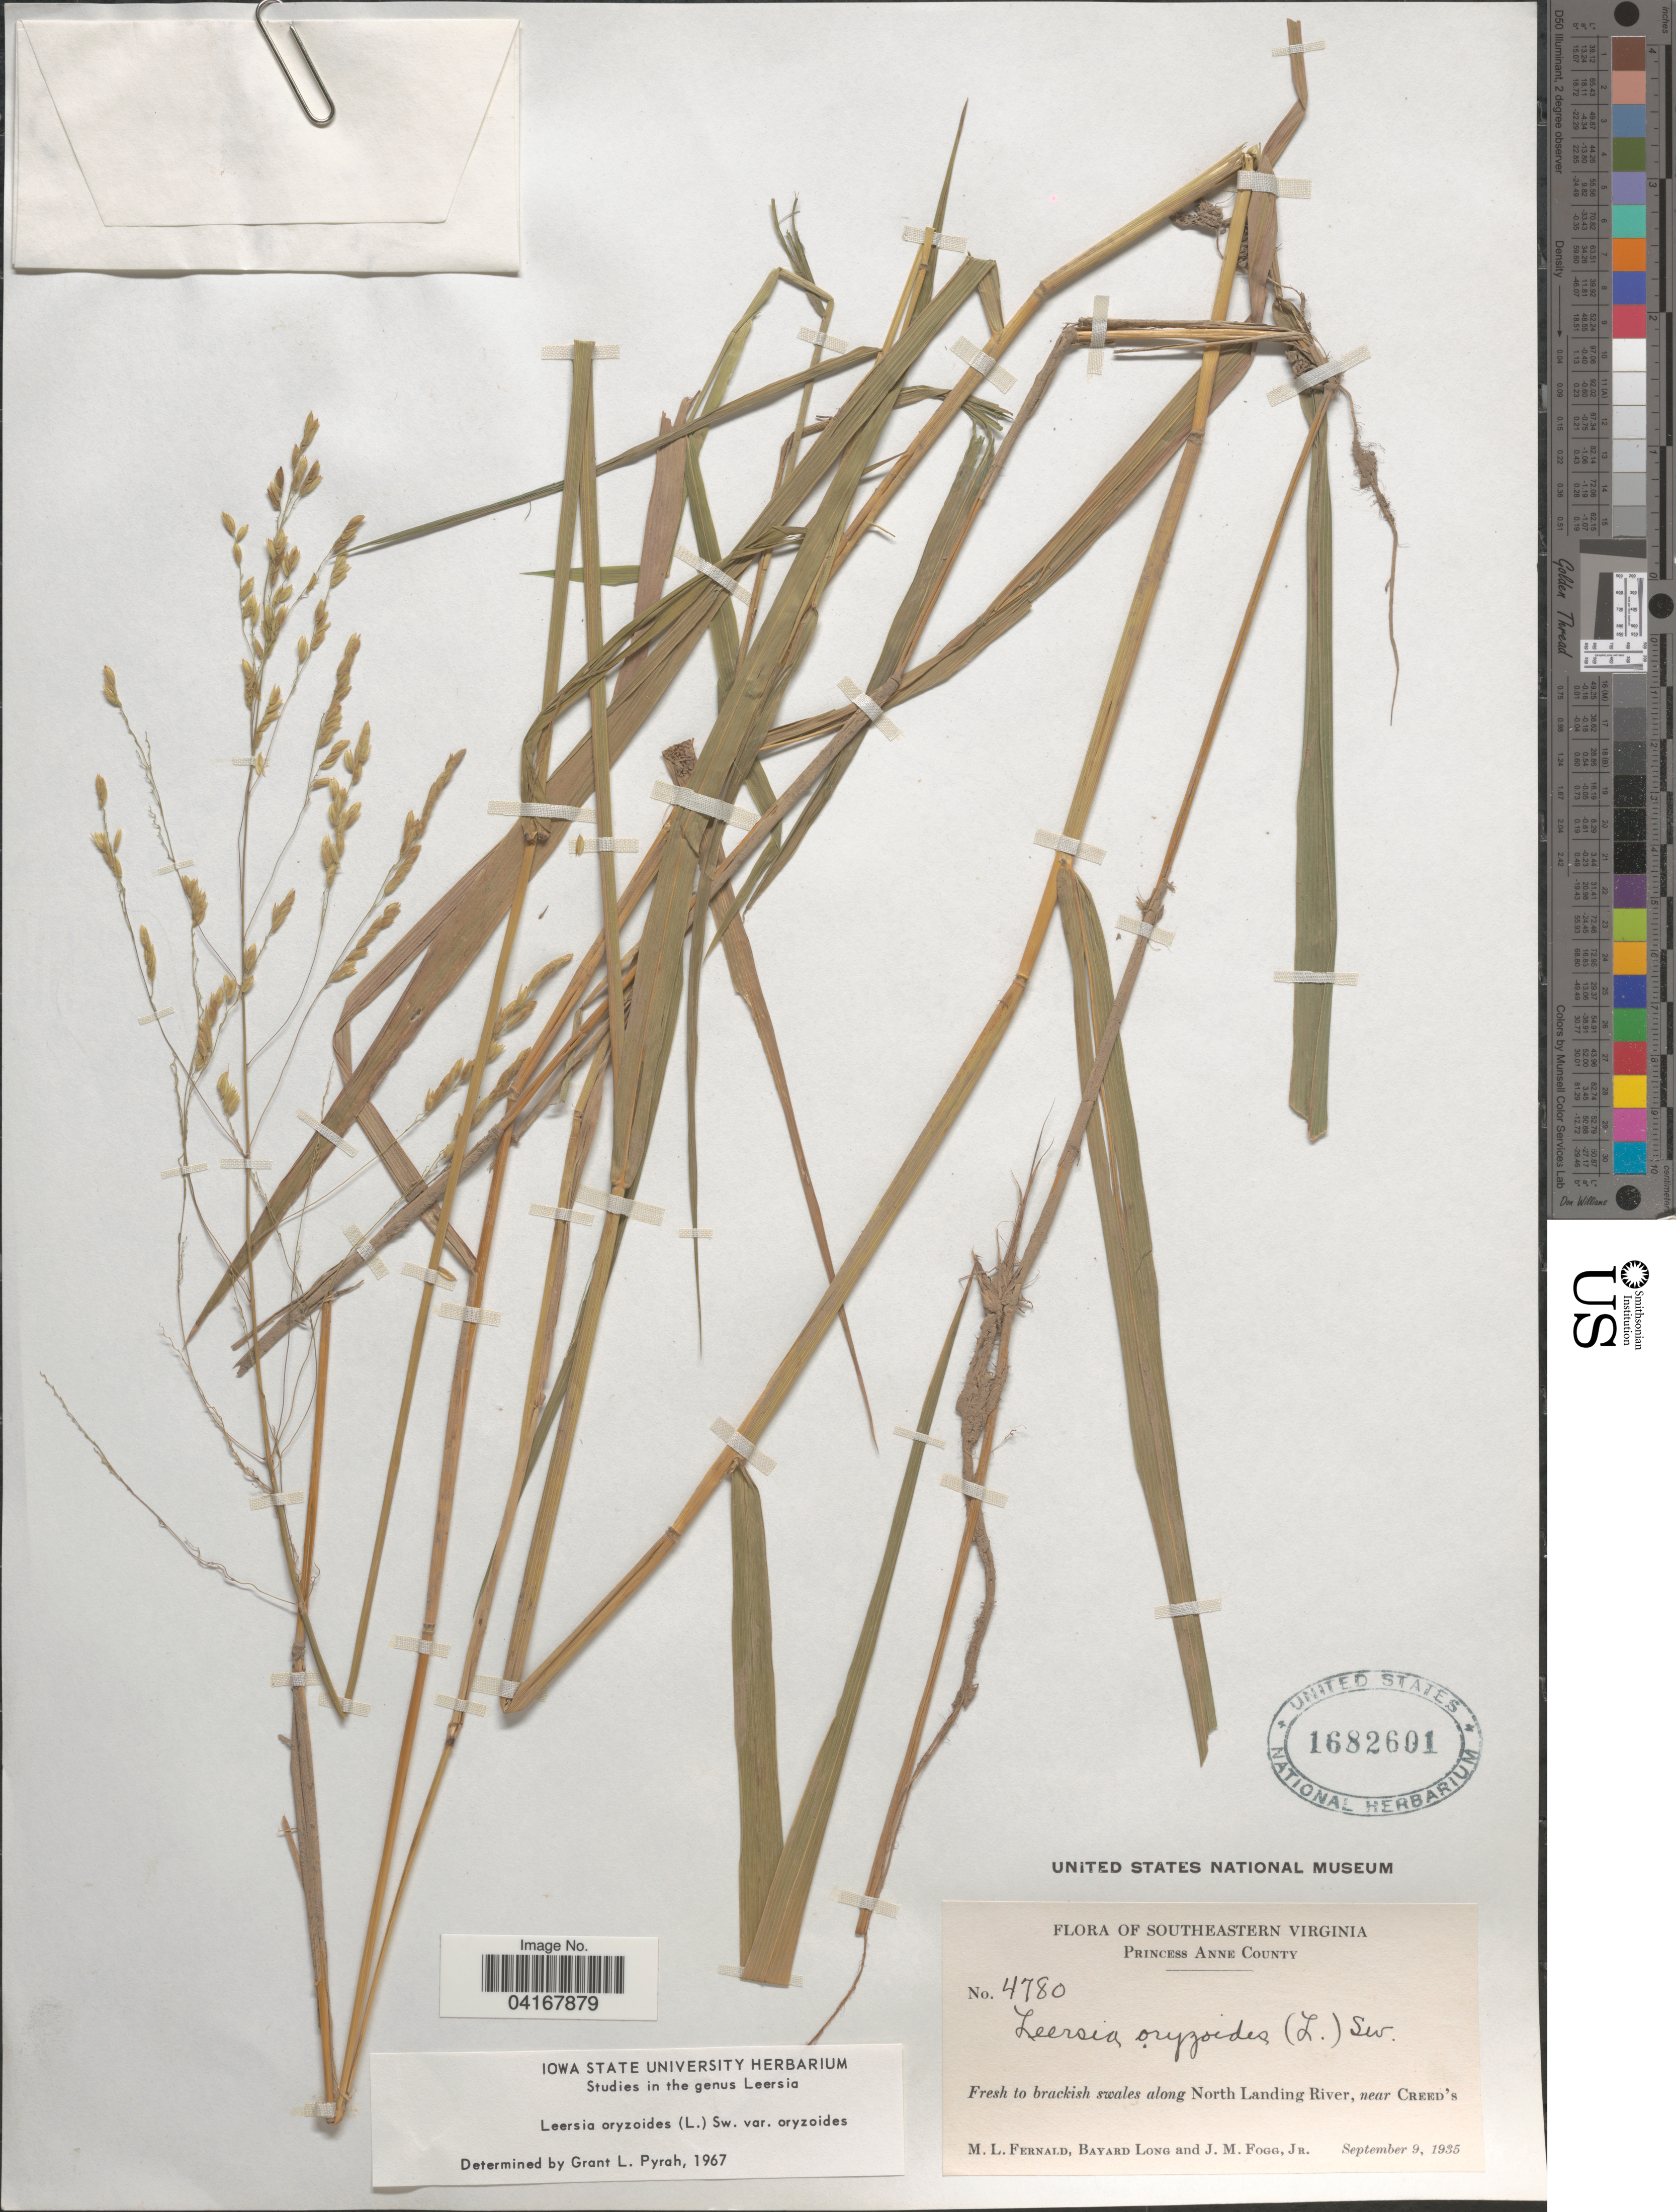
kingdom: Plantae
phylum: Tracheophyta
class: Liliopsida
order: Poales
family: Poaceae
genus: Leersia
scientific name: Leersia oryzoides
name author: (L.) Sw.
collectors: M. L. Fernald, B. Long & J. Fogg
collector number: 4780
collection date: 1935-09-09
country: United States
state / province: Virginia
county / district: City of Virginia Beach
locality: Southeastern Virginia. Princess Anne County. Along North Landing River, near Creed's.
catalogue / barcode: US 1682601